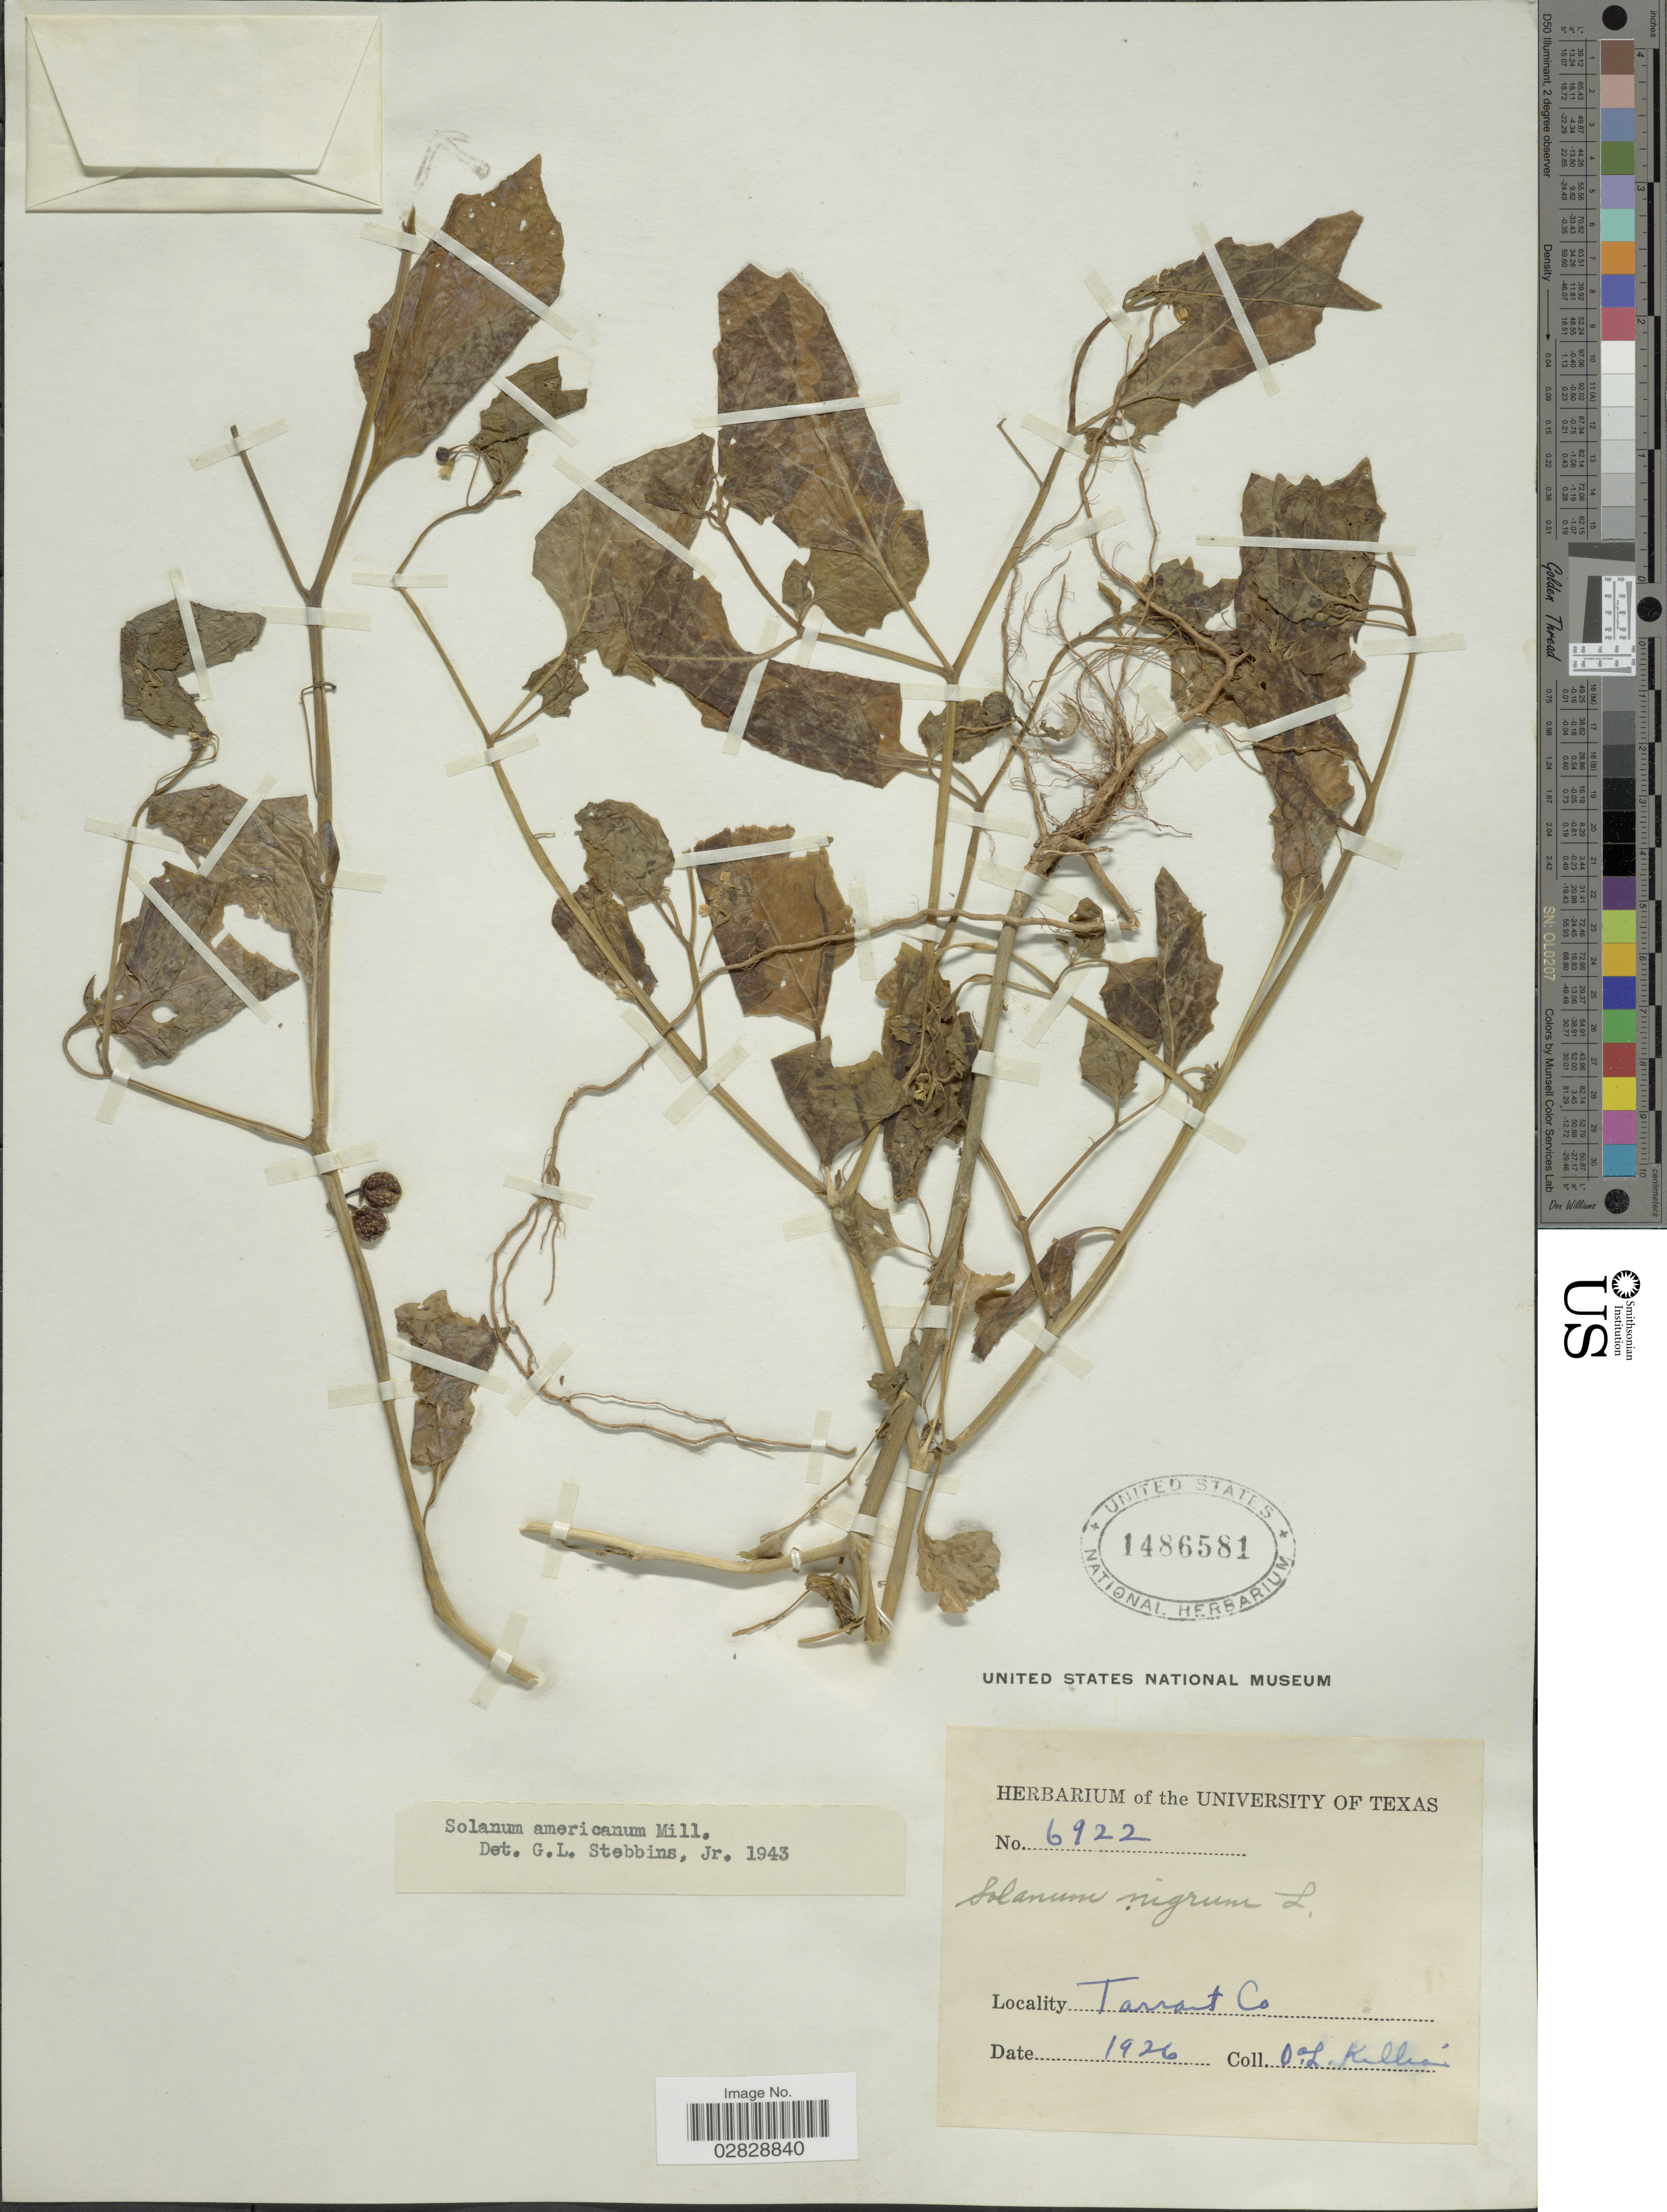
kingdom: Plantae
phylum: Tracheophyta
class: Magnoliopsida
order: Solanales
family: Solanaceae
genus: Solanum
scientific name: Solanum interius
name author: Rydb.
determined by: Knapp, S. D.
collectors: O. Killias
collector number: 6922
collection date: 1926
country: United States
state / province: Texas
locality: Tarrant Co.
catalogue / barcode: US 1486581